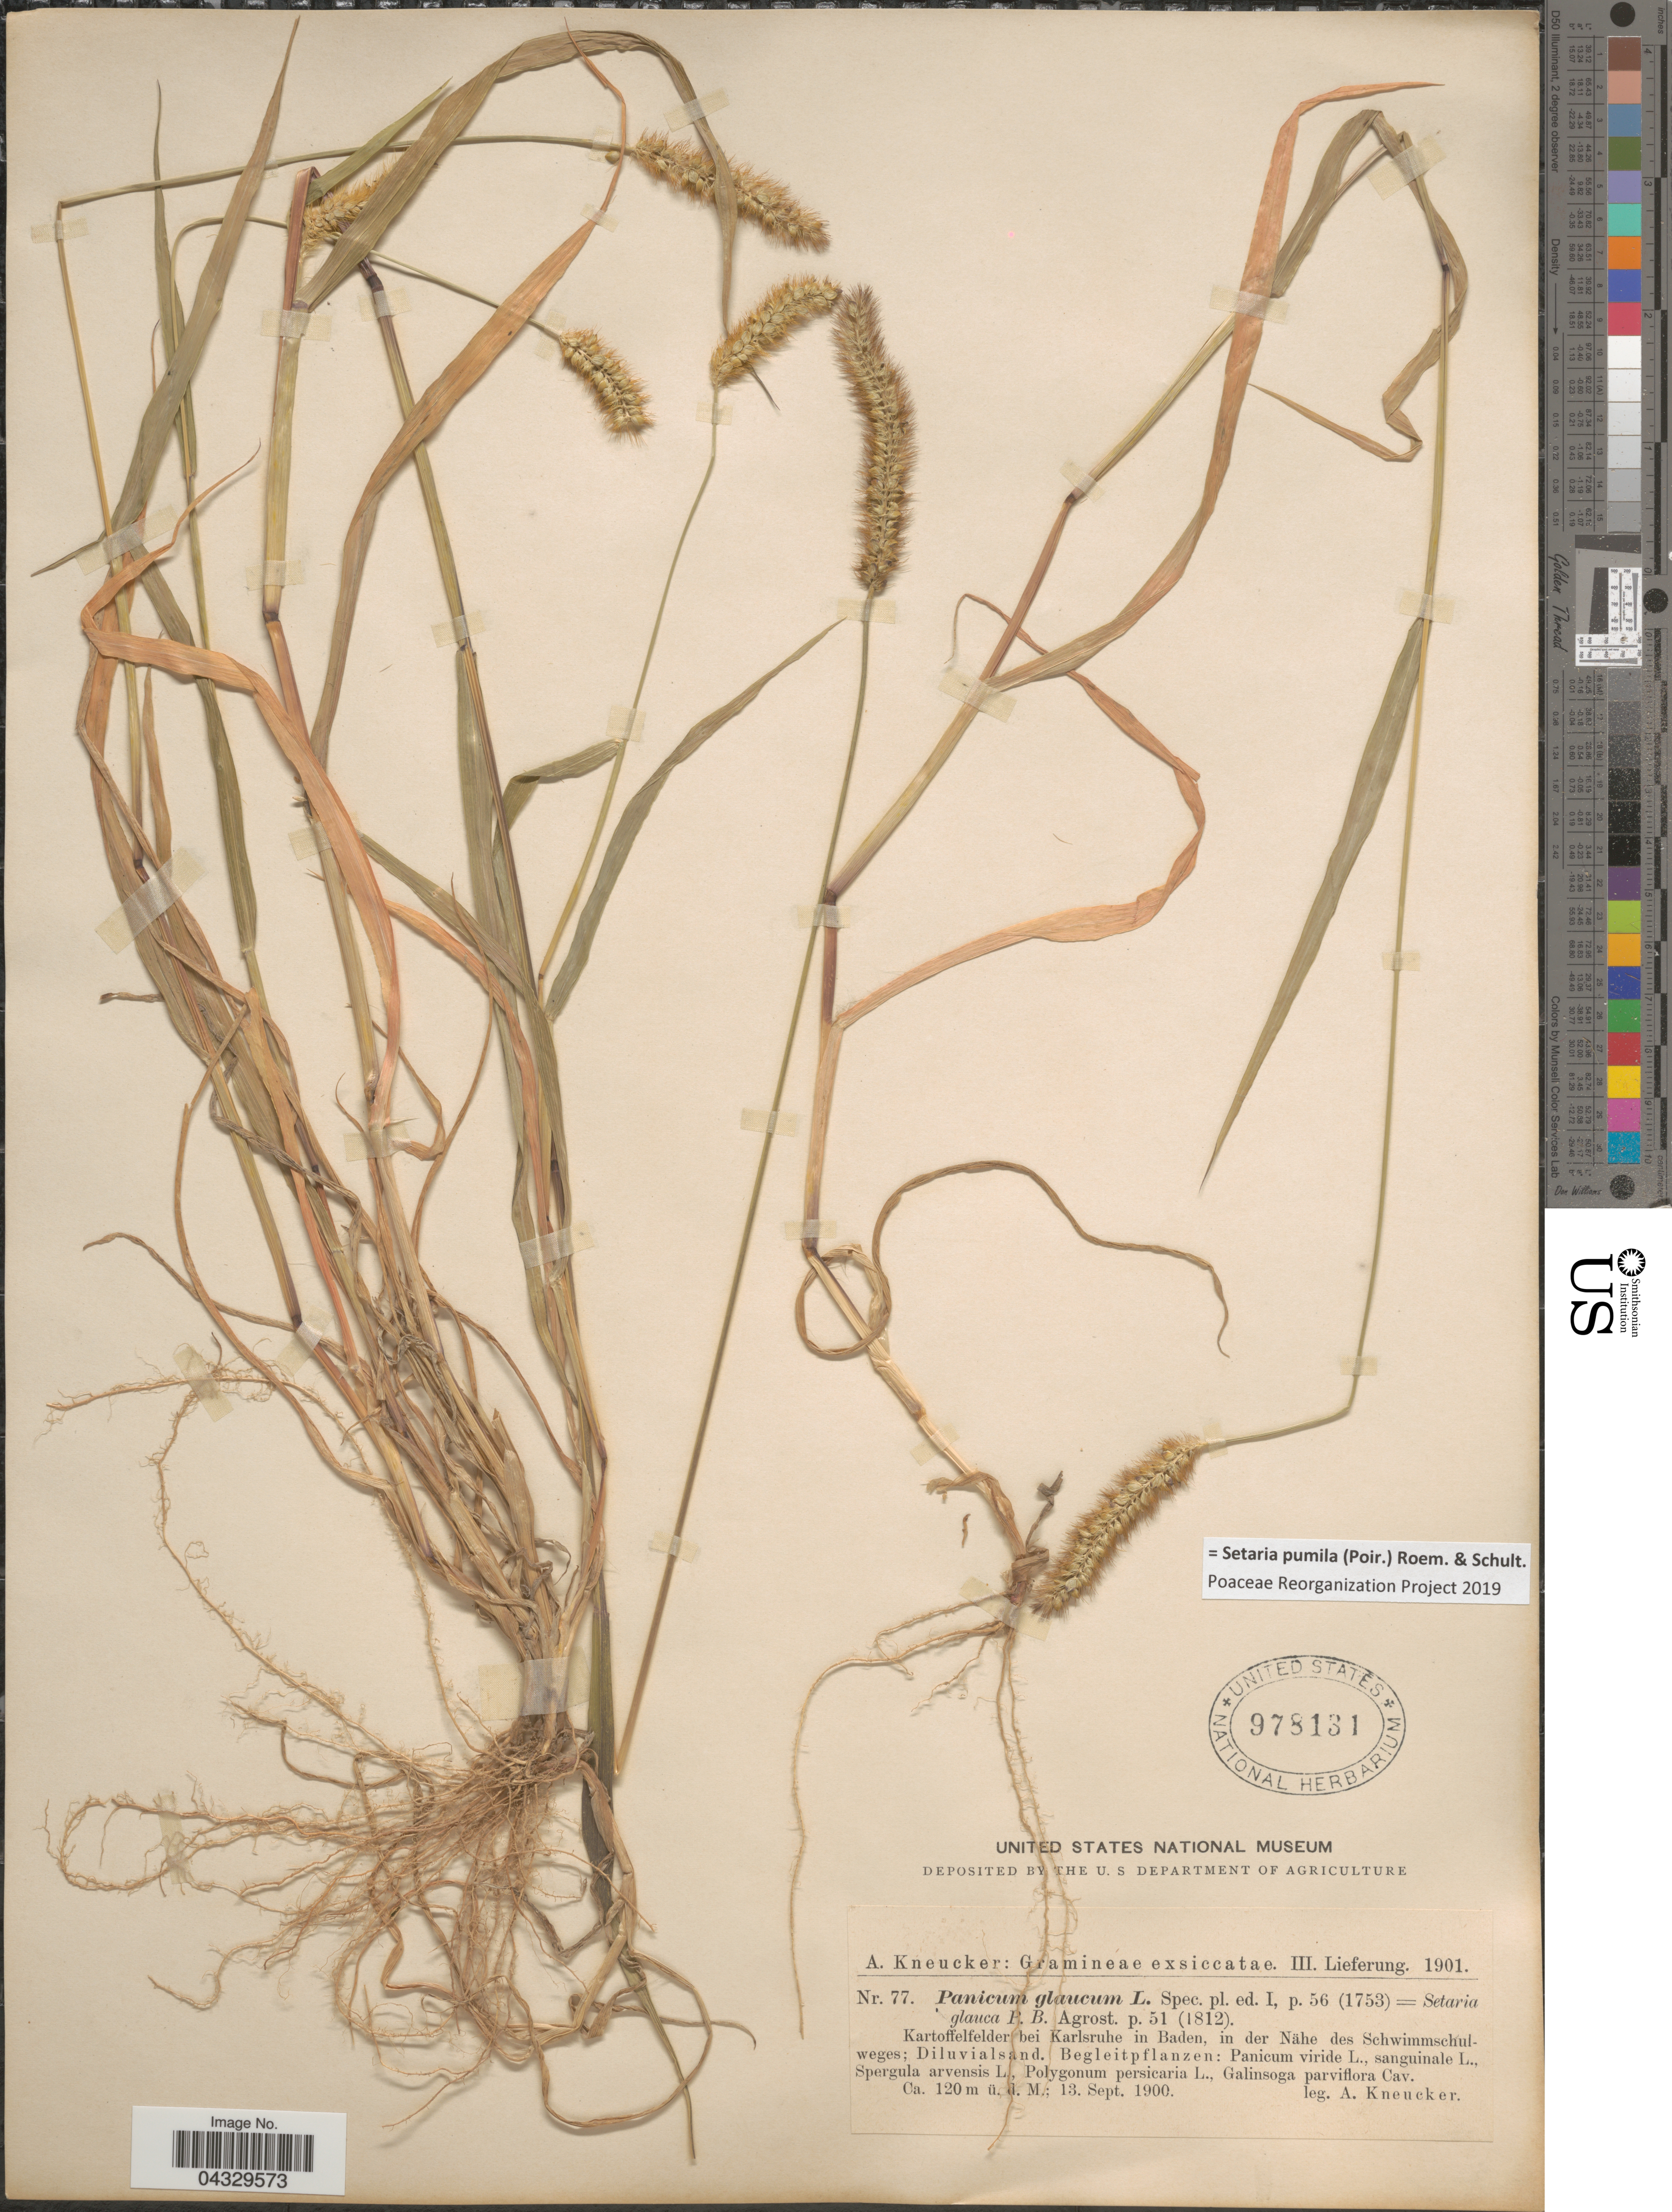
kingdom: Plantae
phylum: Tracheophyta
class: Liliopsida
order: Poales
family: Poaceae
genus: Setaria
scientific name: Setaria pumila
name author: (Poir.) Roem. & Schult.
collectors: A. Kneucker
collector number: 77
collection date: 1900-09-13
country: Germany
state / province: Baden-Württemberg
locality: Kartoffelfelder bei Karlsruhe in Baden, in der Nähe des Schwimmschulweges; Diluvialsand.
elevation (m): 120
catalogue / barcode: US 978131